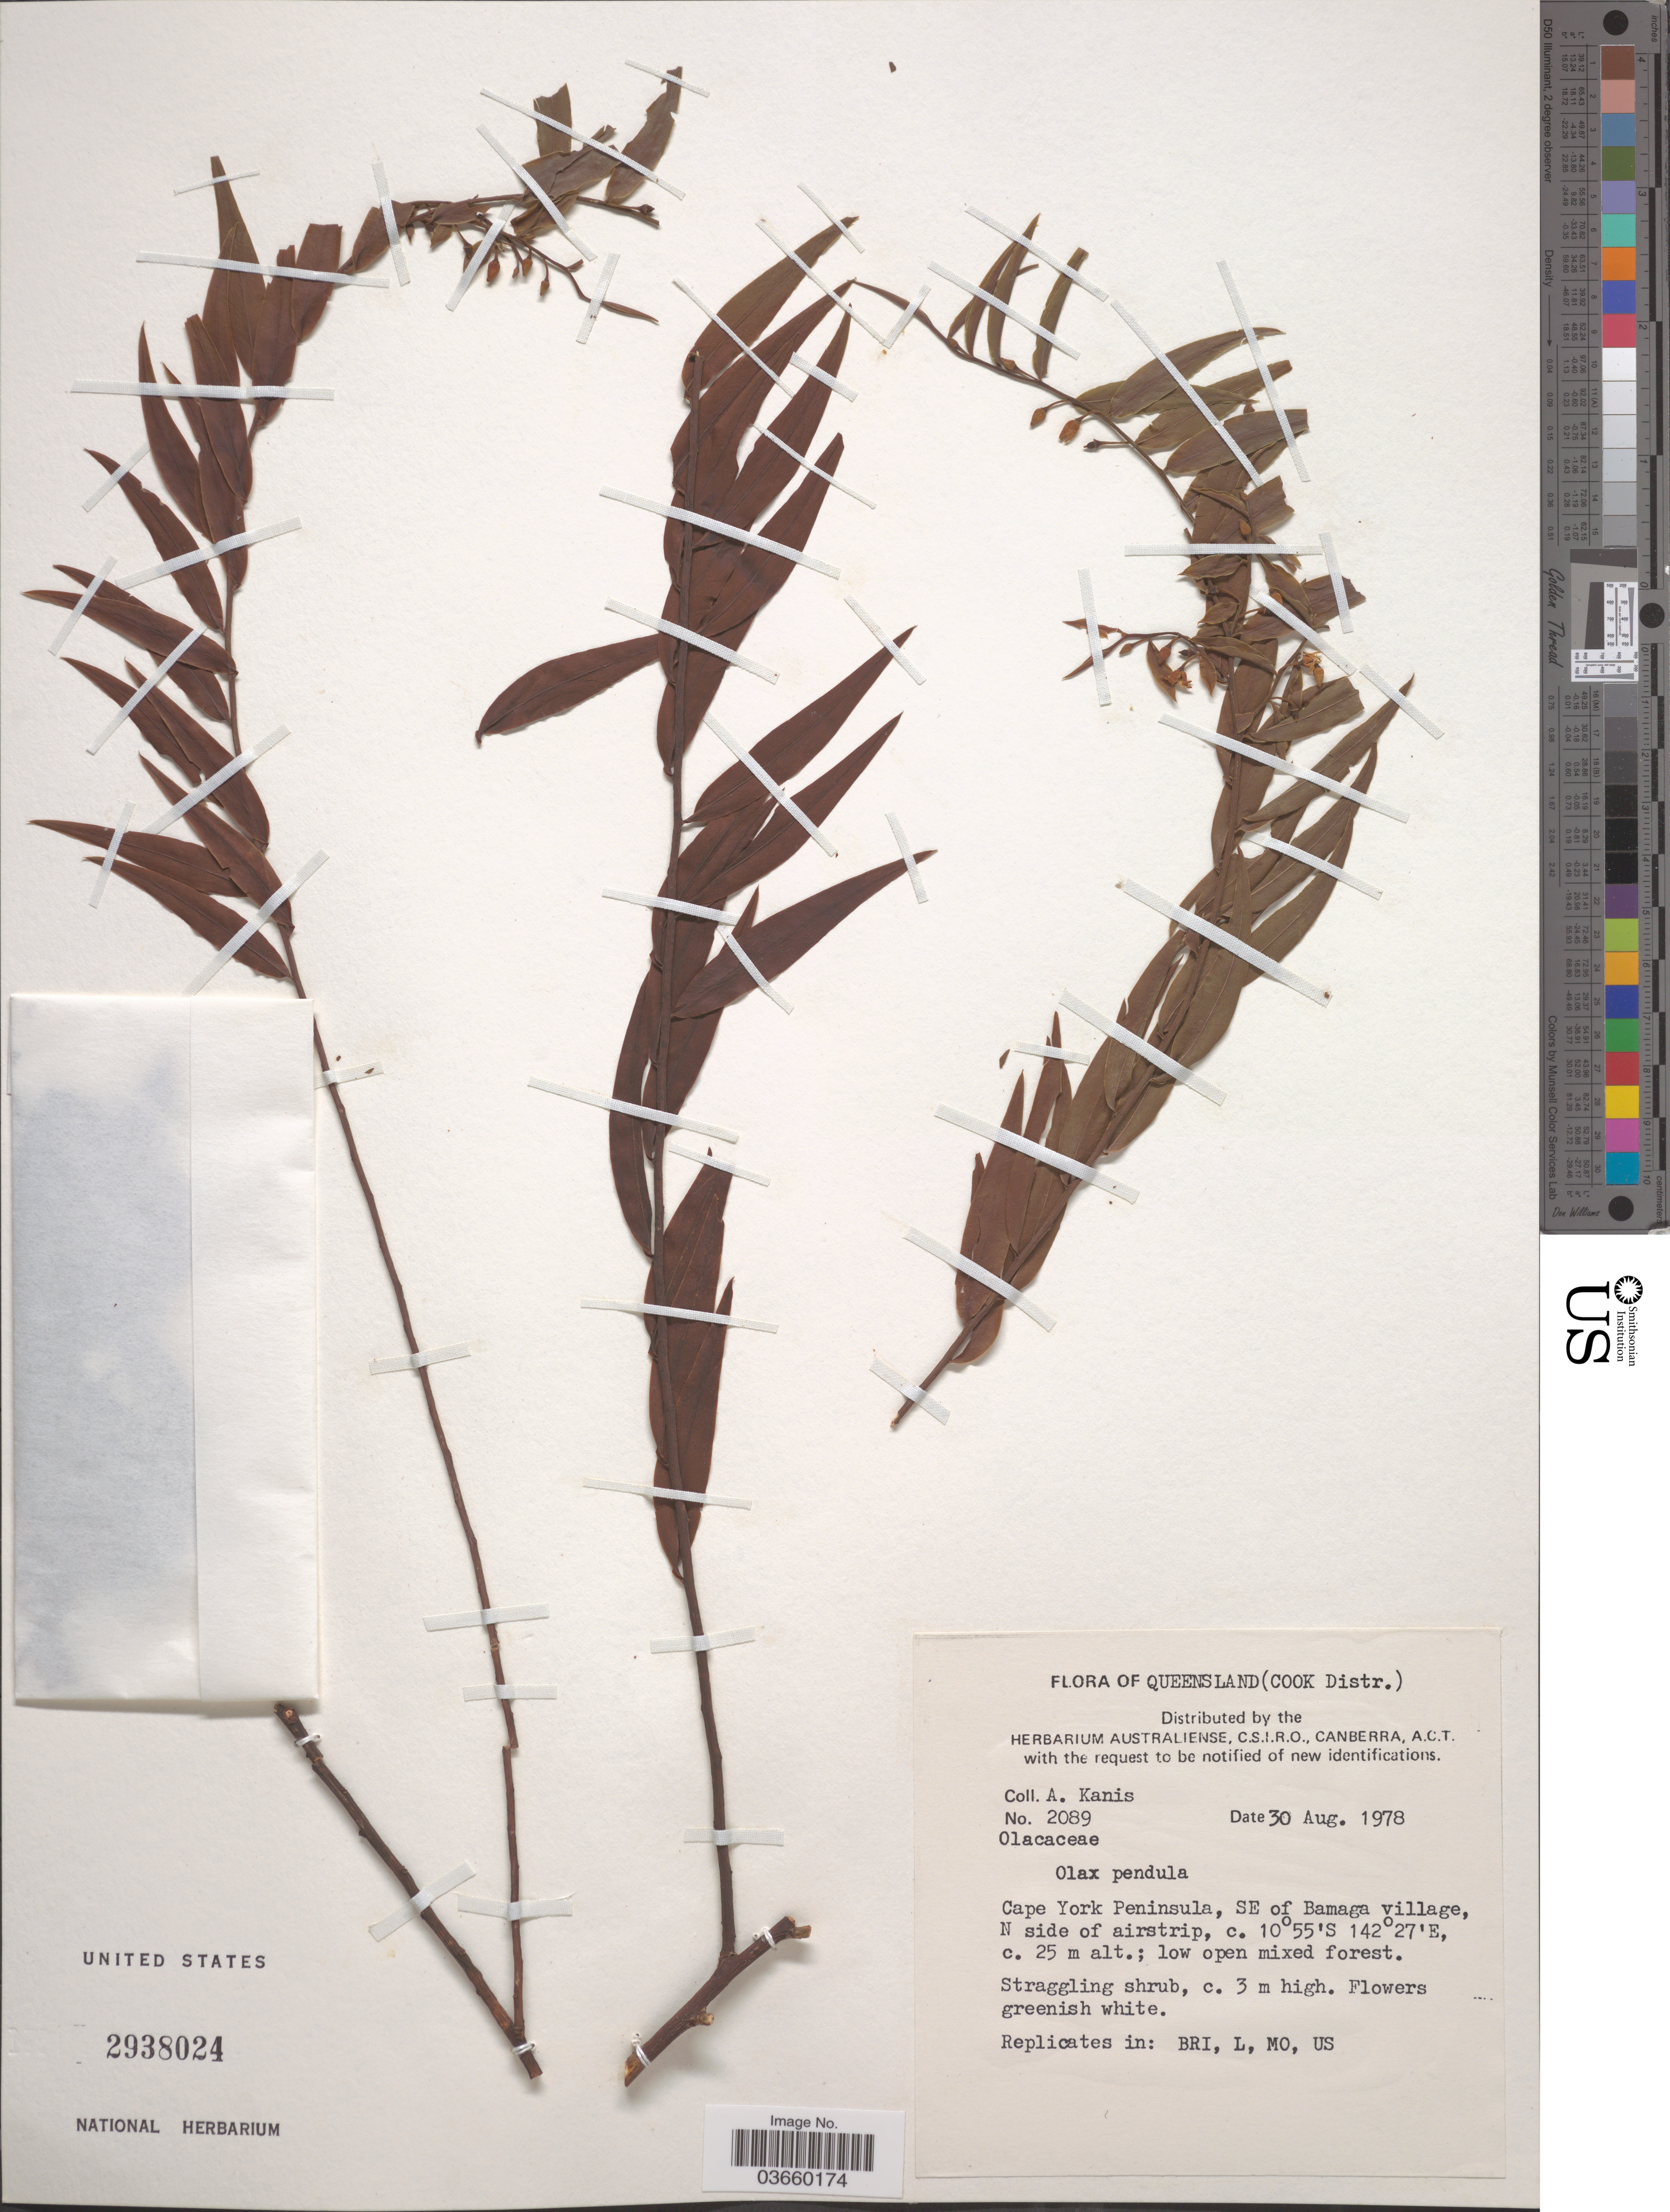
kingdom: Plantae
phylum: Tracheophyta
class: Magnoliopsida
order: Santalales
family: Olacaceae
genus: Olax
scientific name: Olax pendula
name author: L.S. Sm.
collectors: A. Kanis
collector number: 2089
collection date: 1978-08-30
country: Australia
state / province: Queensland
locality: (Cook District). Cape York Peninsula, SE of Bamaga village, N side of airstrip.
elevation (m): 25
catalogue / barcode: US 2938024